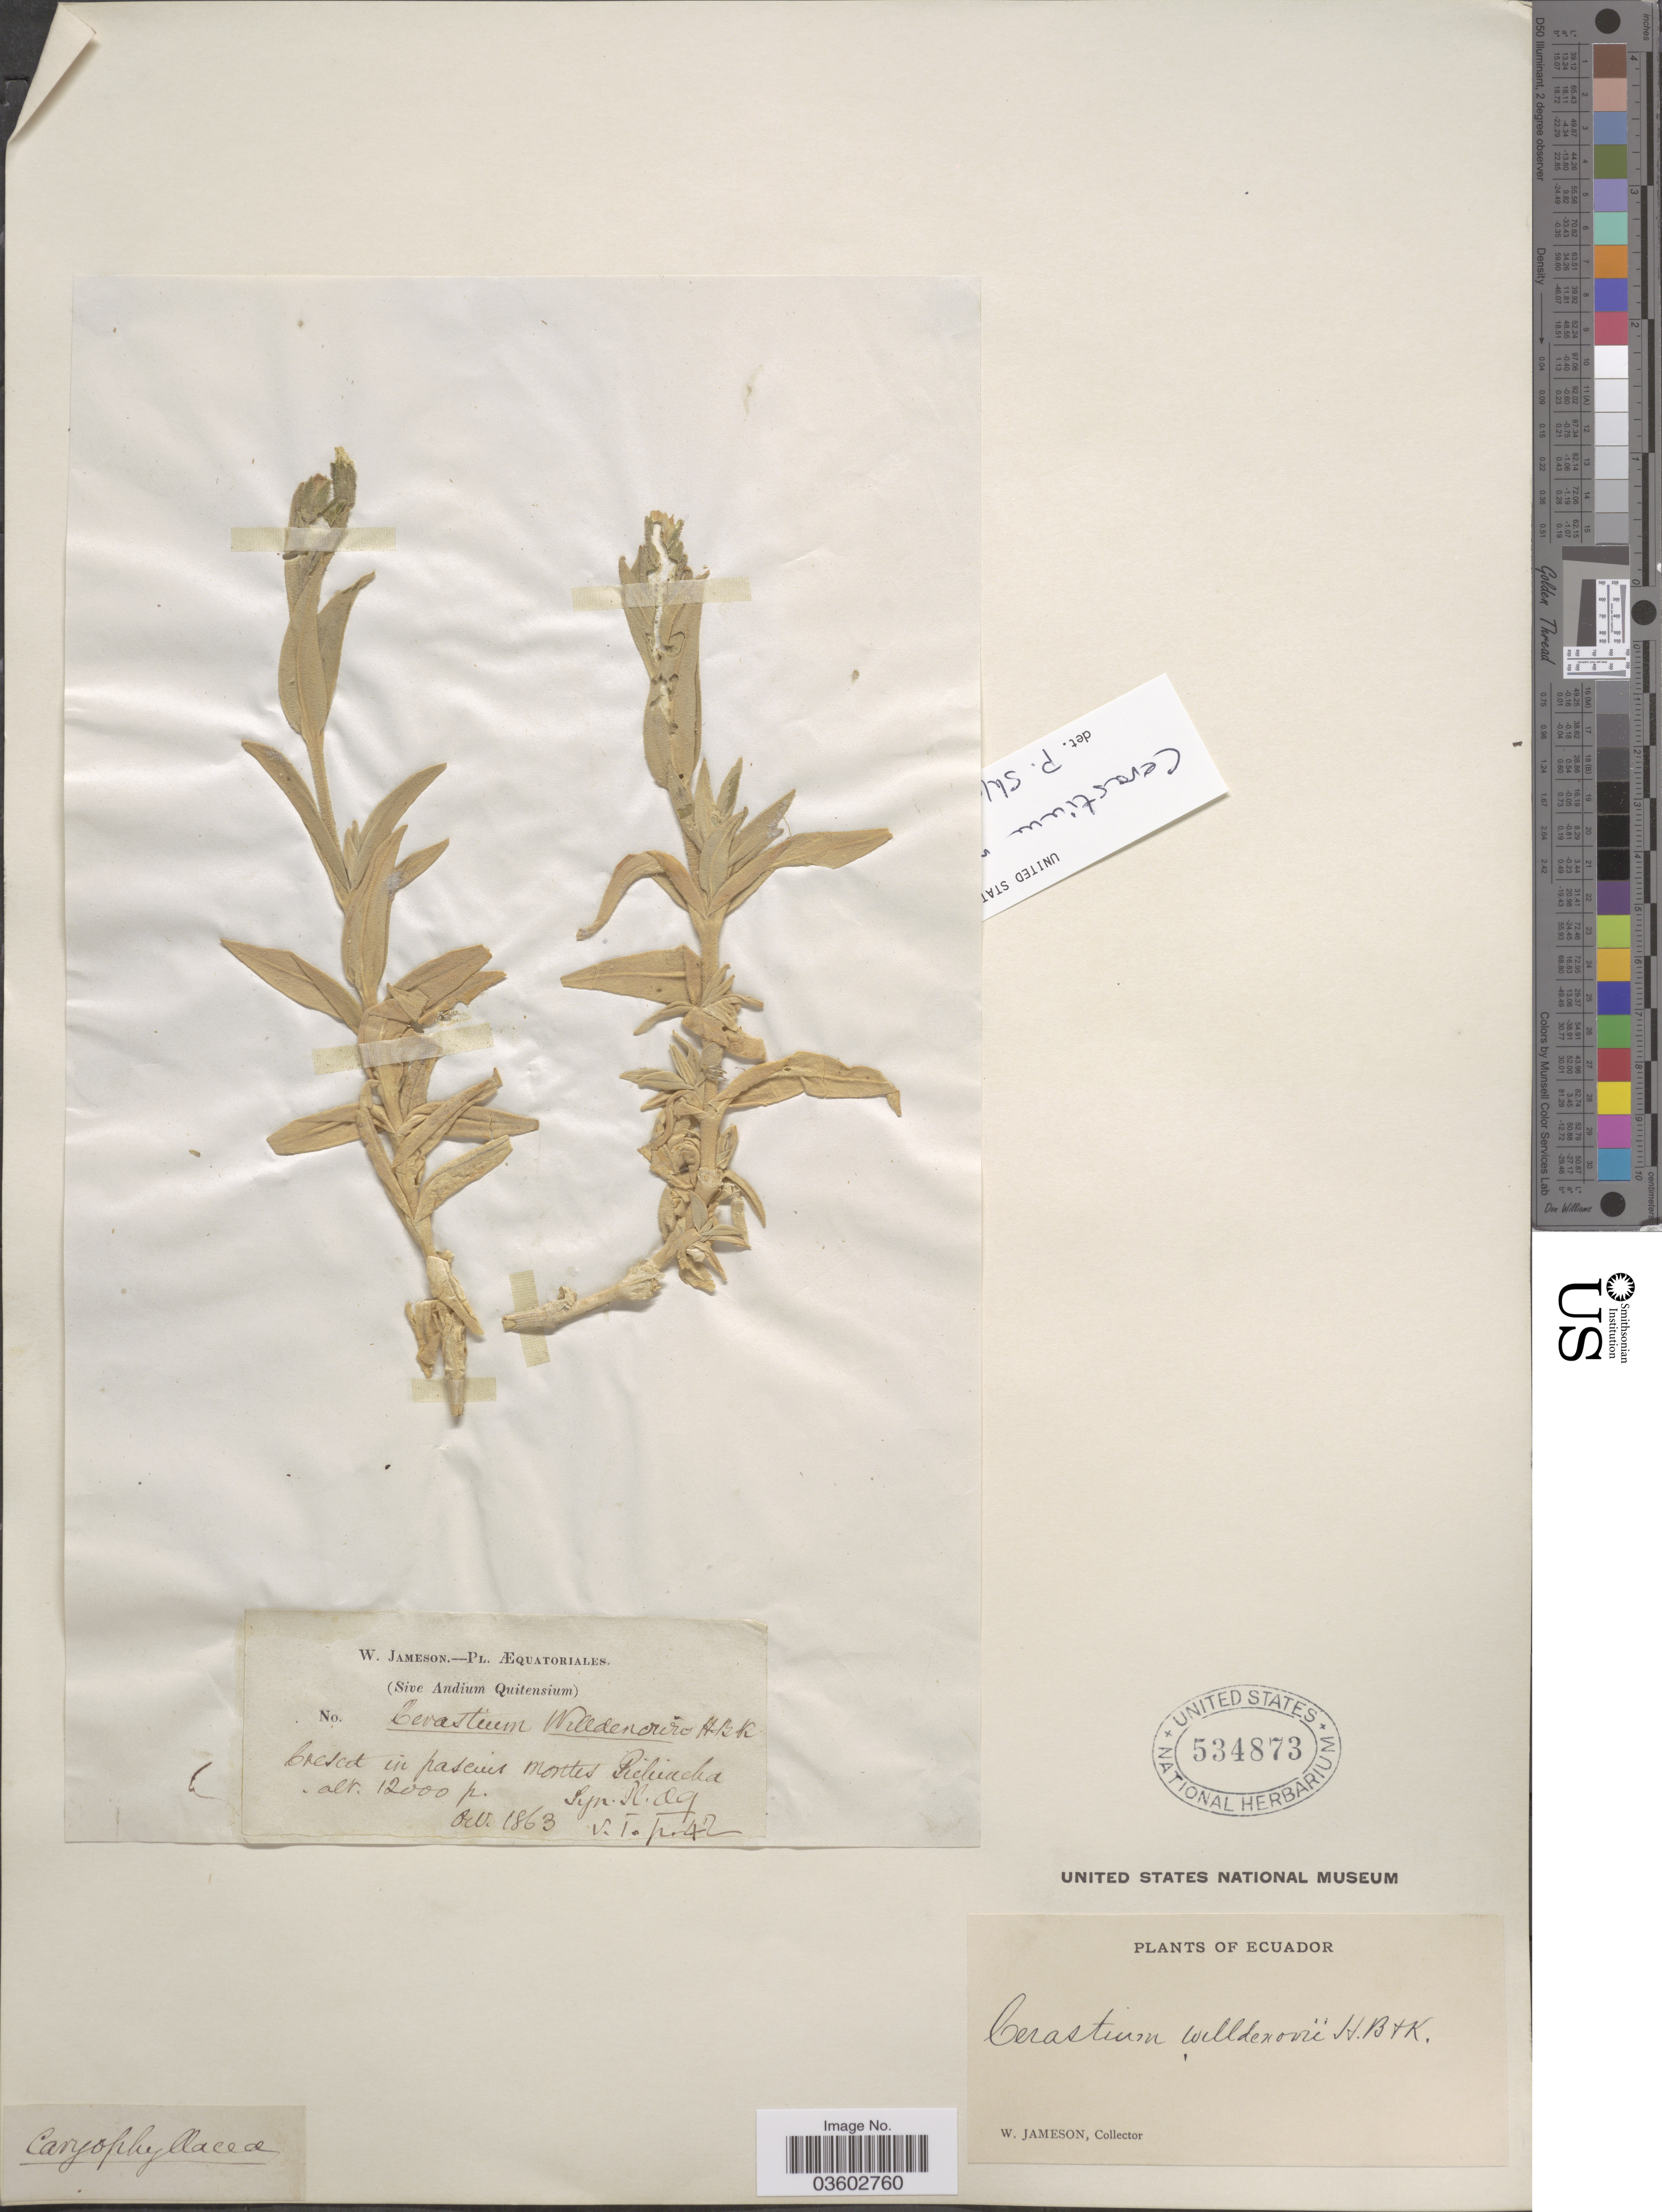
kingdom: Plantae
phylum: Tracheophyta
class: Magnoliopsida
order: Caryophyllales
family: Caryophyllaceae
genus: Cerastium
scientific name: Cerastium willdenowii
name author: Kunth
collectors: W. Jameson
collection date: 1863-10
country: Ecuador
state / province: Pichincha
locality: Crescet in pascuis montes Pichincha.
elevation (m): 3658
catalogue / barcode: US 534873